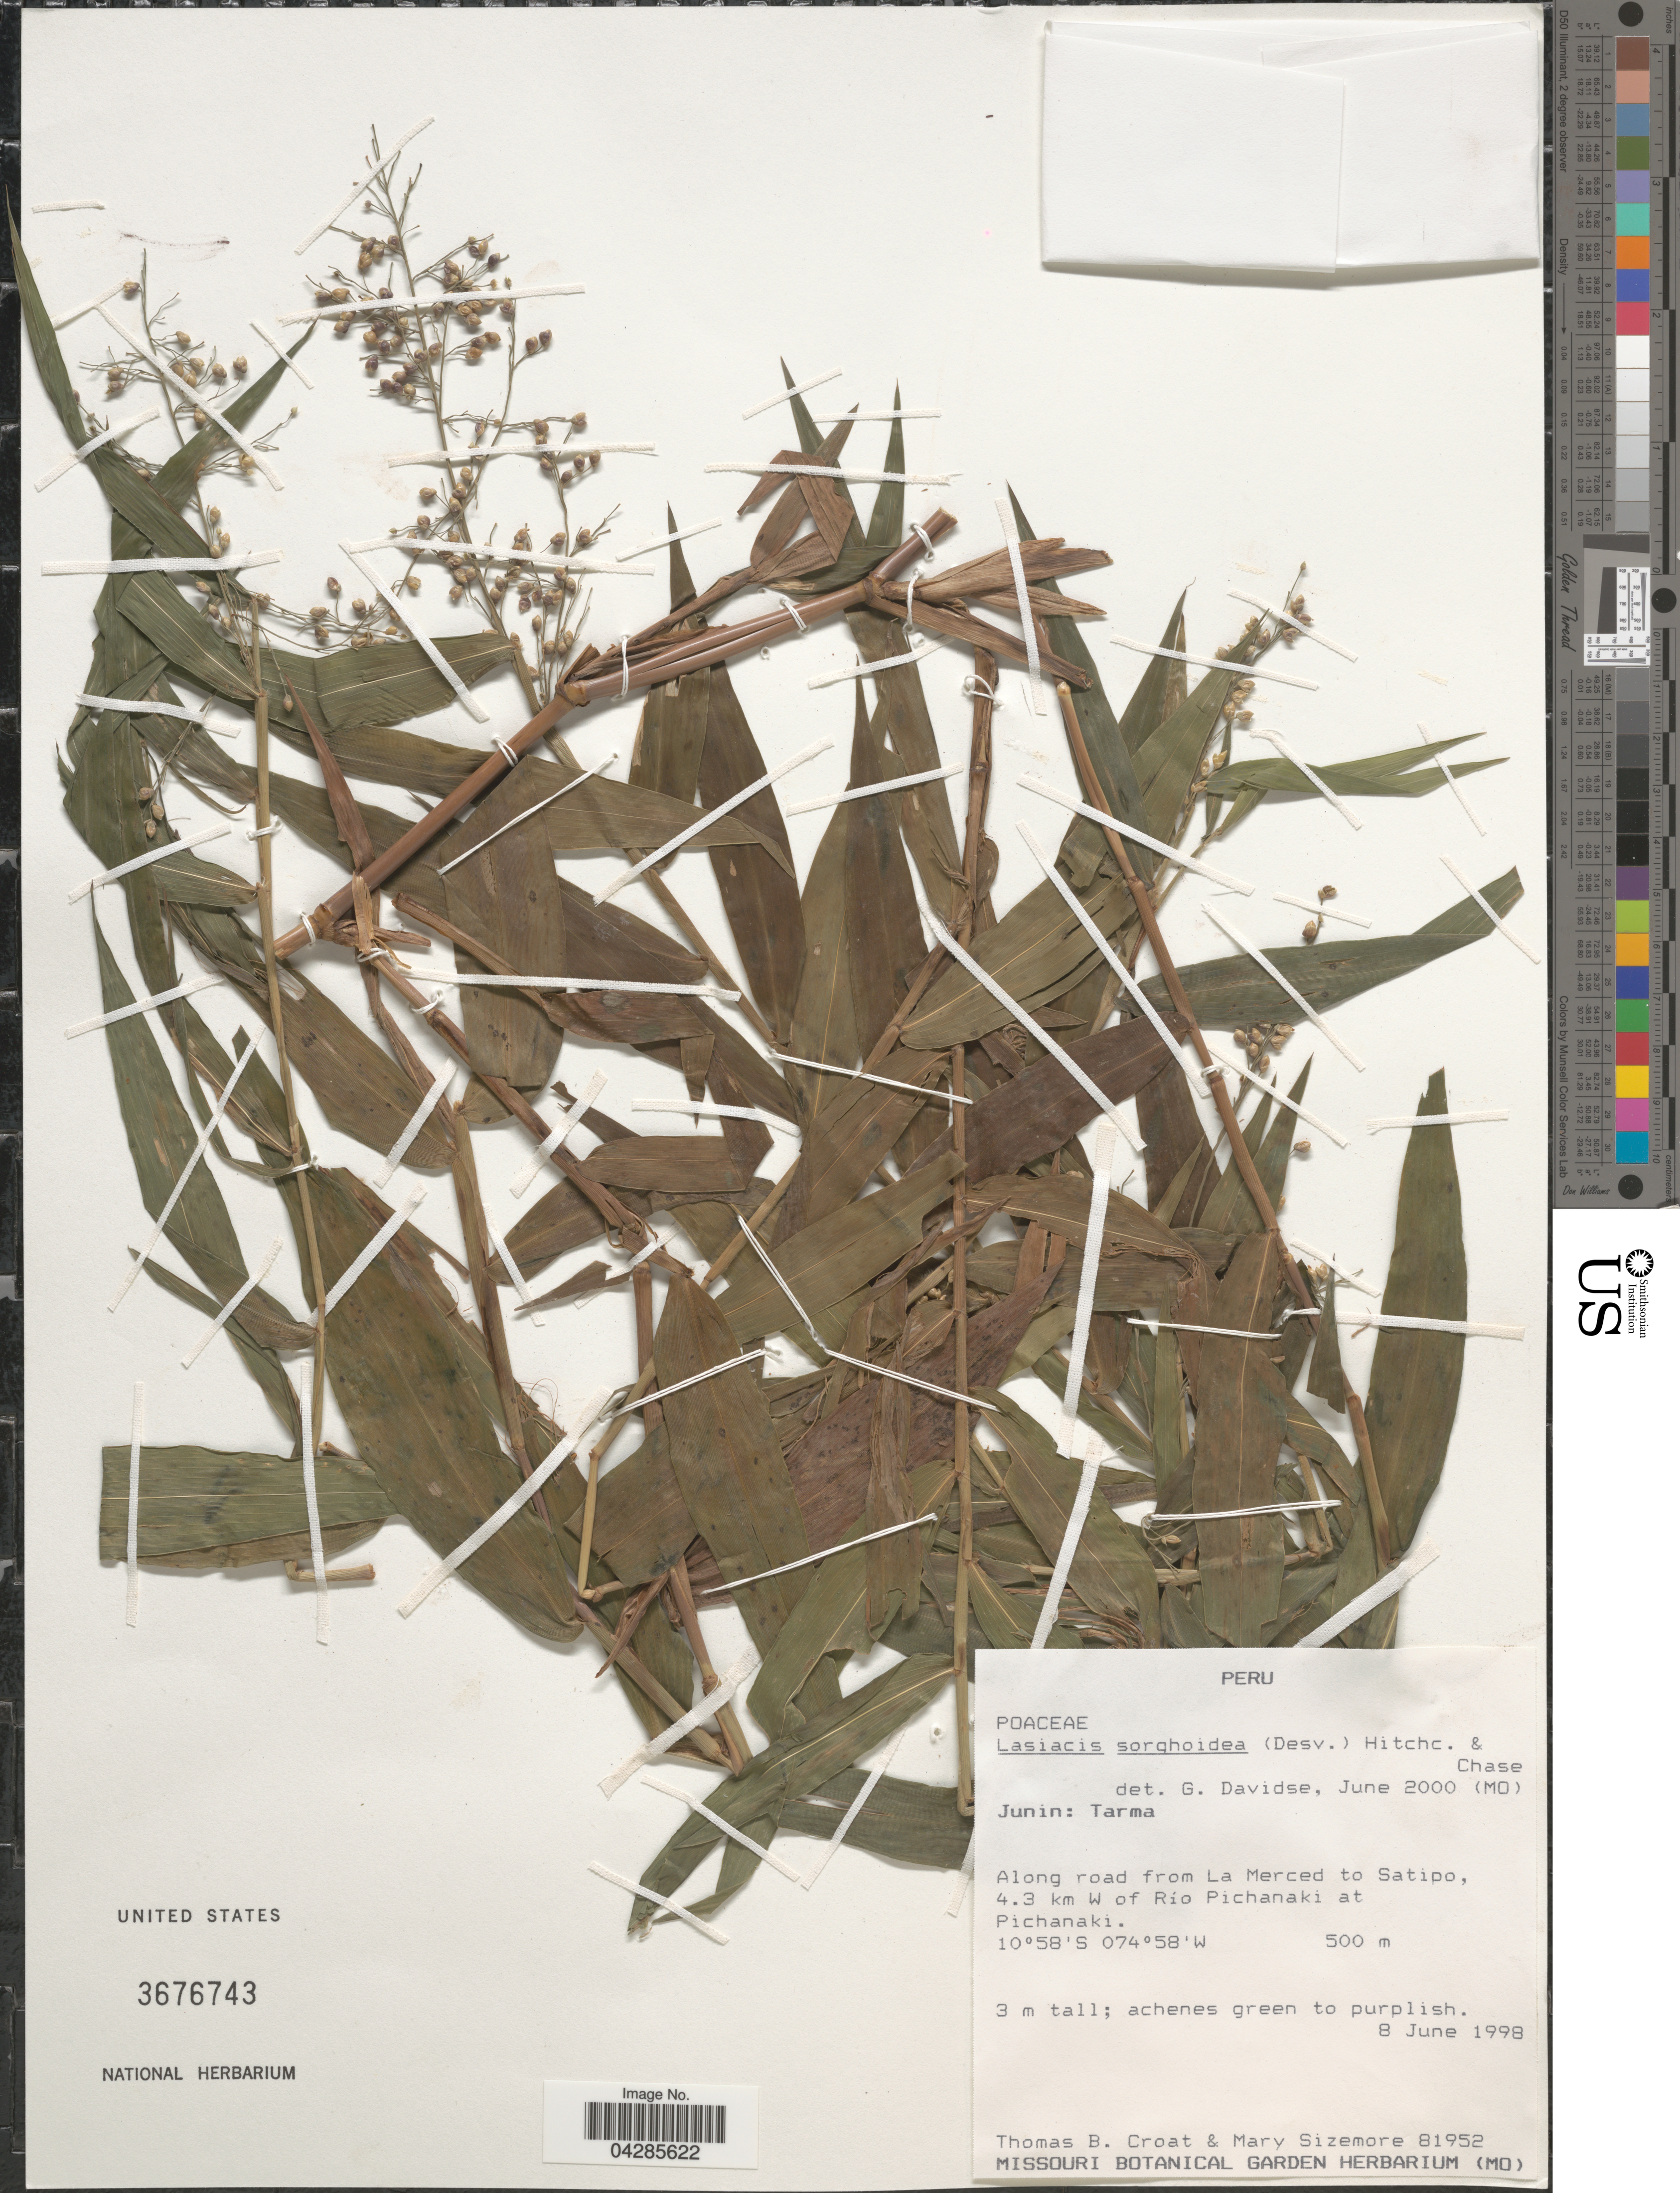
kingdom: Plantae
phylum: Tracheophyta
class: Liliopsida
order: Poales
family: Poaceae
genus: Lasiacis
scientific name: Lasiacis sorghoidea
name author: (Desv. ex Ham.) Hitchc. & Chase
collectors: T. B. Croat & M. Sizemore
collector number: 81952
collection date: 1998-06-08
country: Peru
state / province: Junín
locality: Tarma. Along road from La Merced to Satipo, 4.3 km W of Río Pichanaki at Pichanaki.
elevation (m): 500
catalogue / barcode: US 3676743